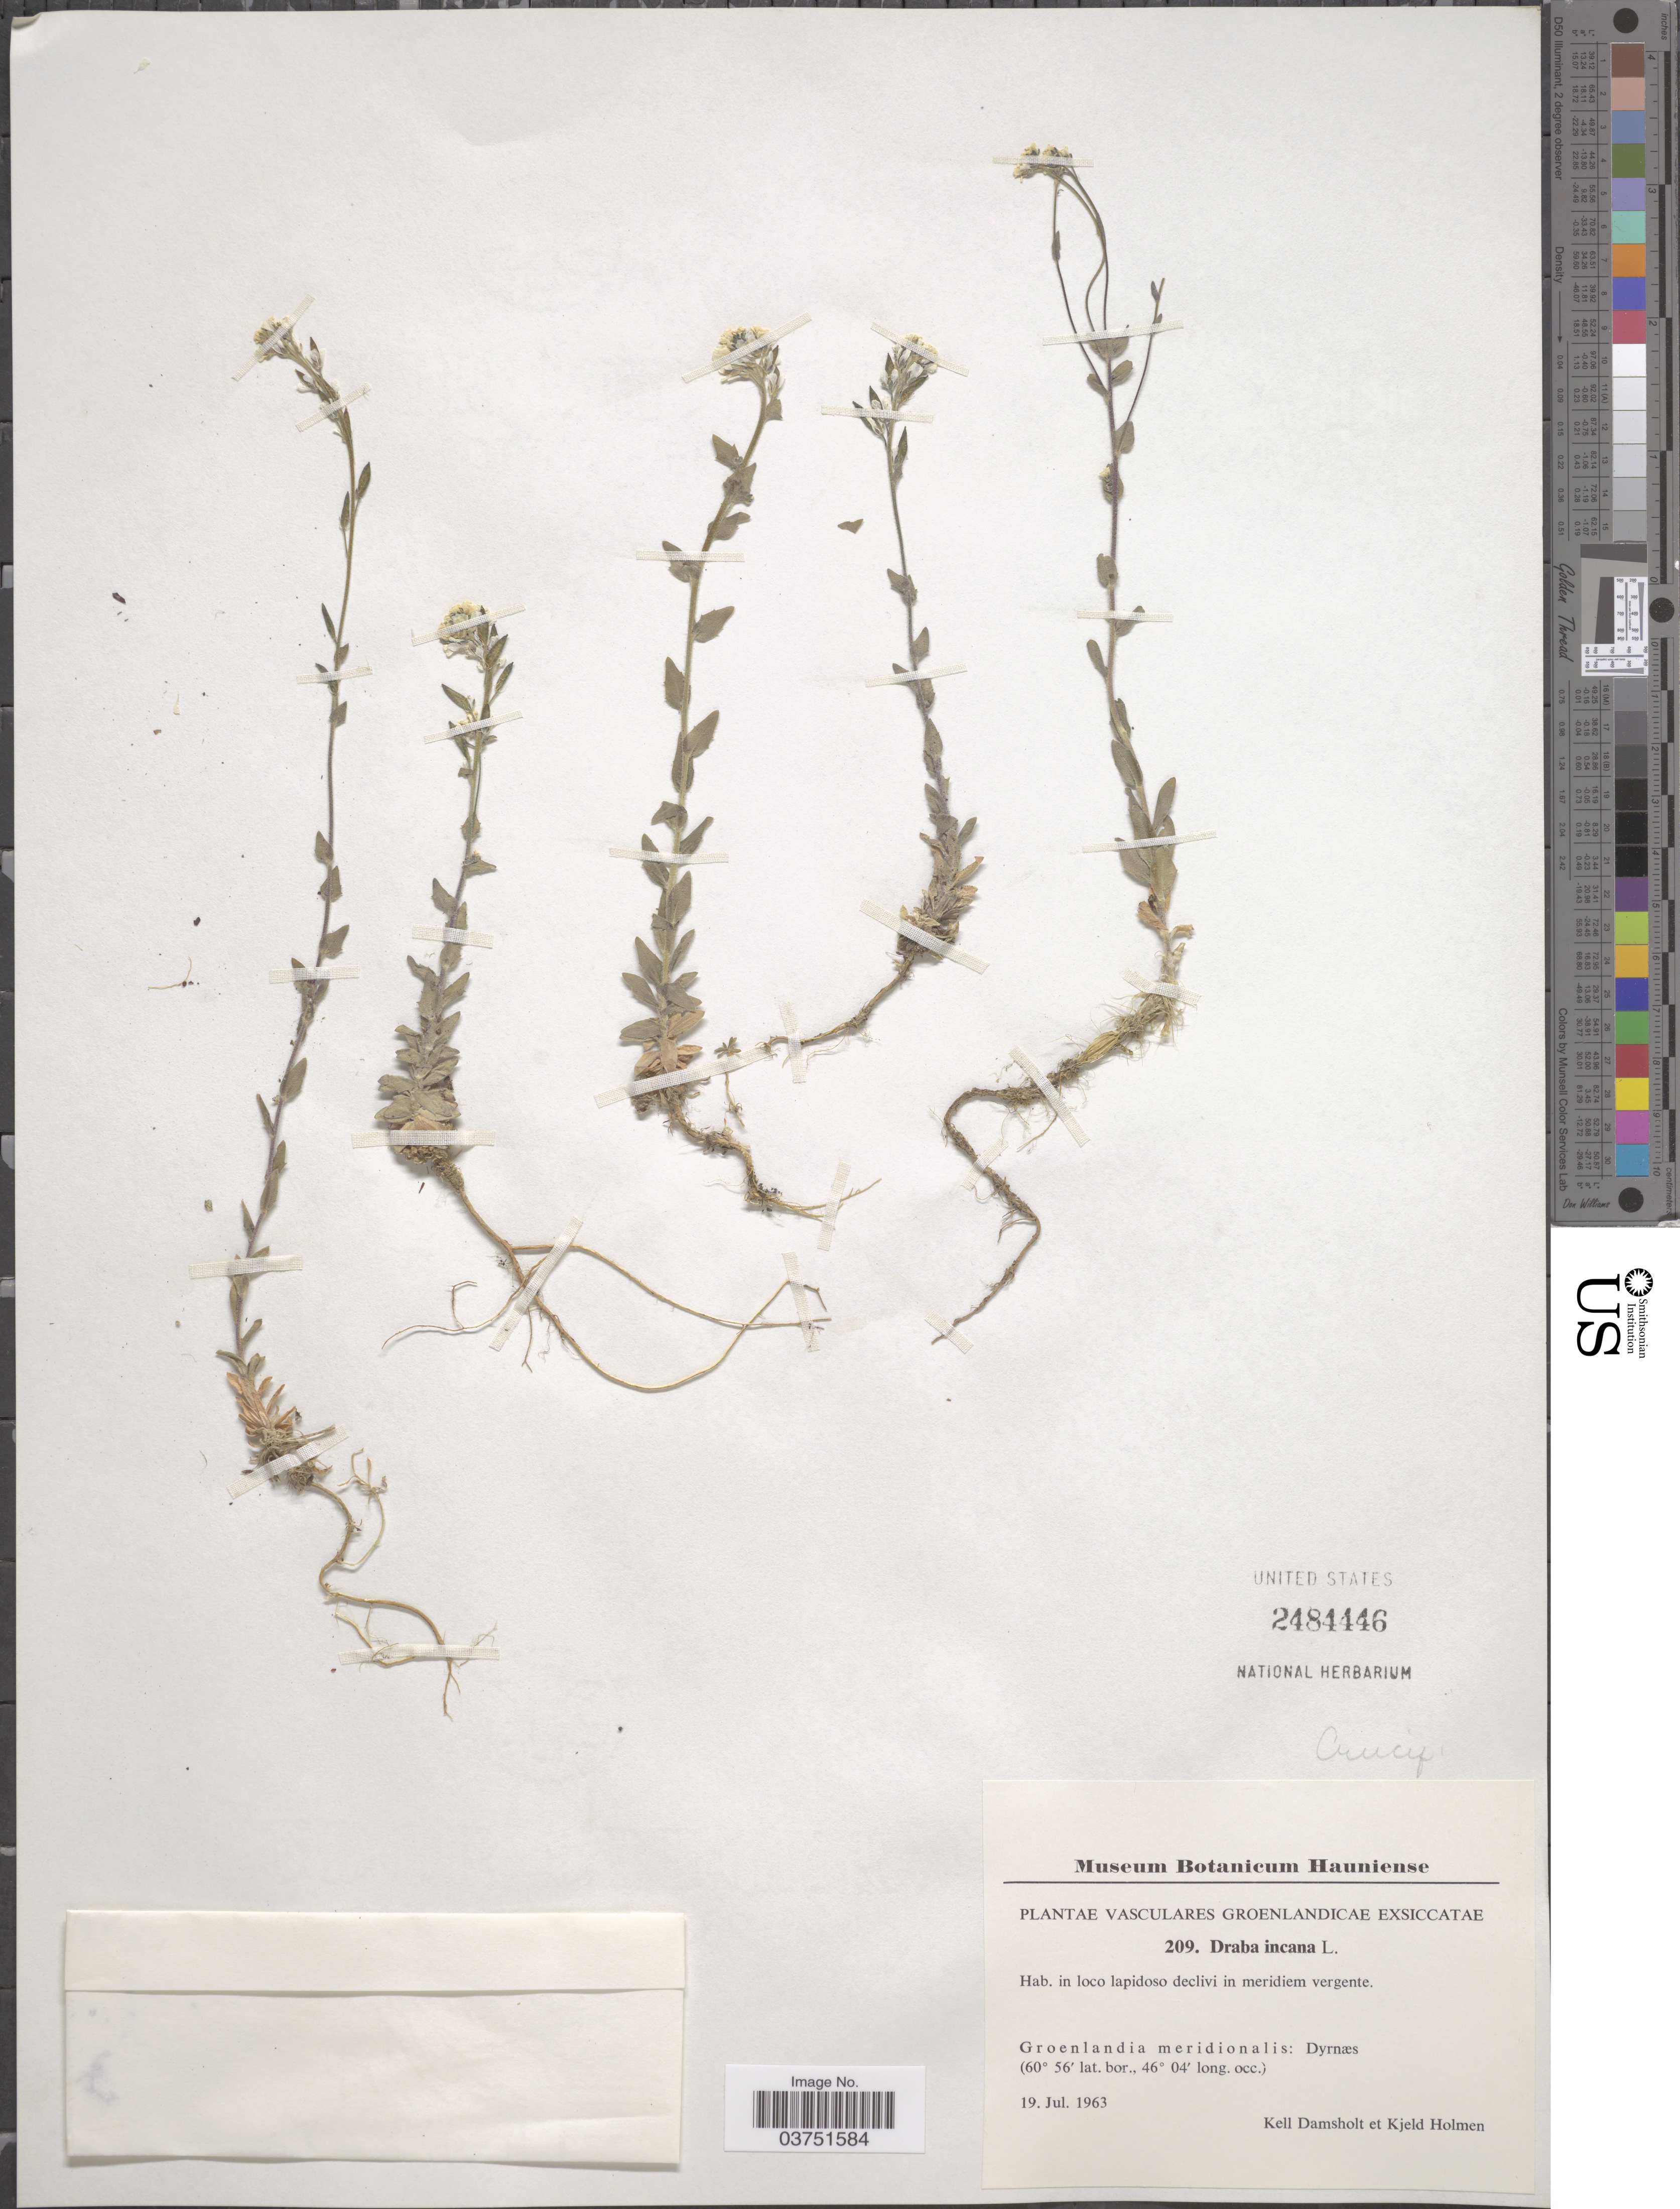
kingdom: Plantae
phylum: Tracheophyta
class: Magnoliopsida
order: Brassicales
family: Brassicaceae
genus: Draba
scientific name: Draba incana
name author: L.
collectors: K. Damsholt & K. A. Holmen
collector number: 209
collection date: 1963-07-19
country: Greenland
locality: Groenlandia meridionalis: Dyrnaes.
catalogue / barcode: US 2484446